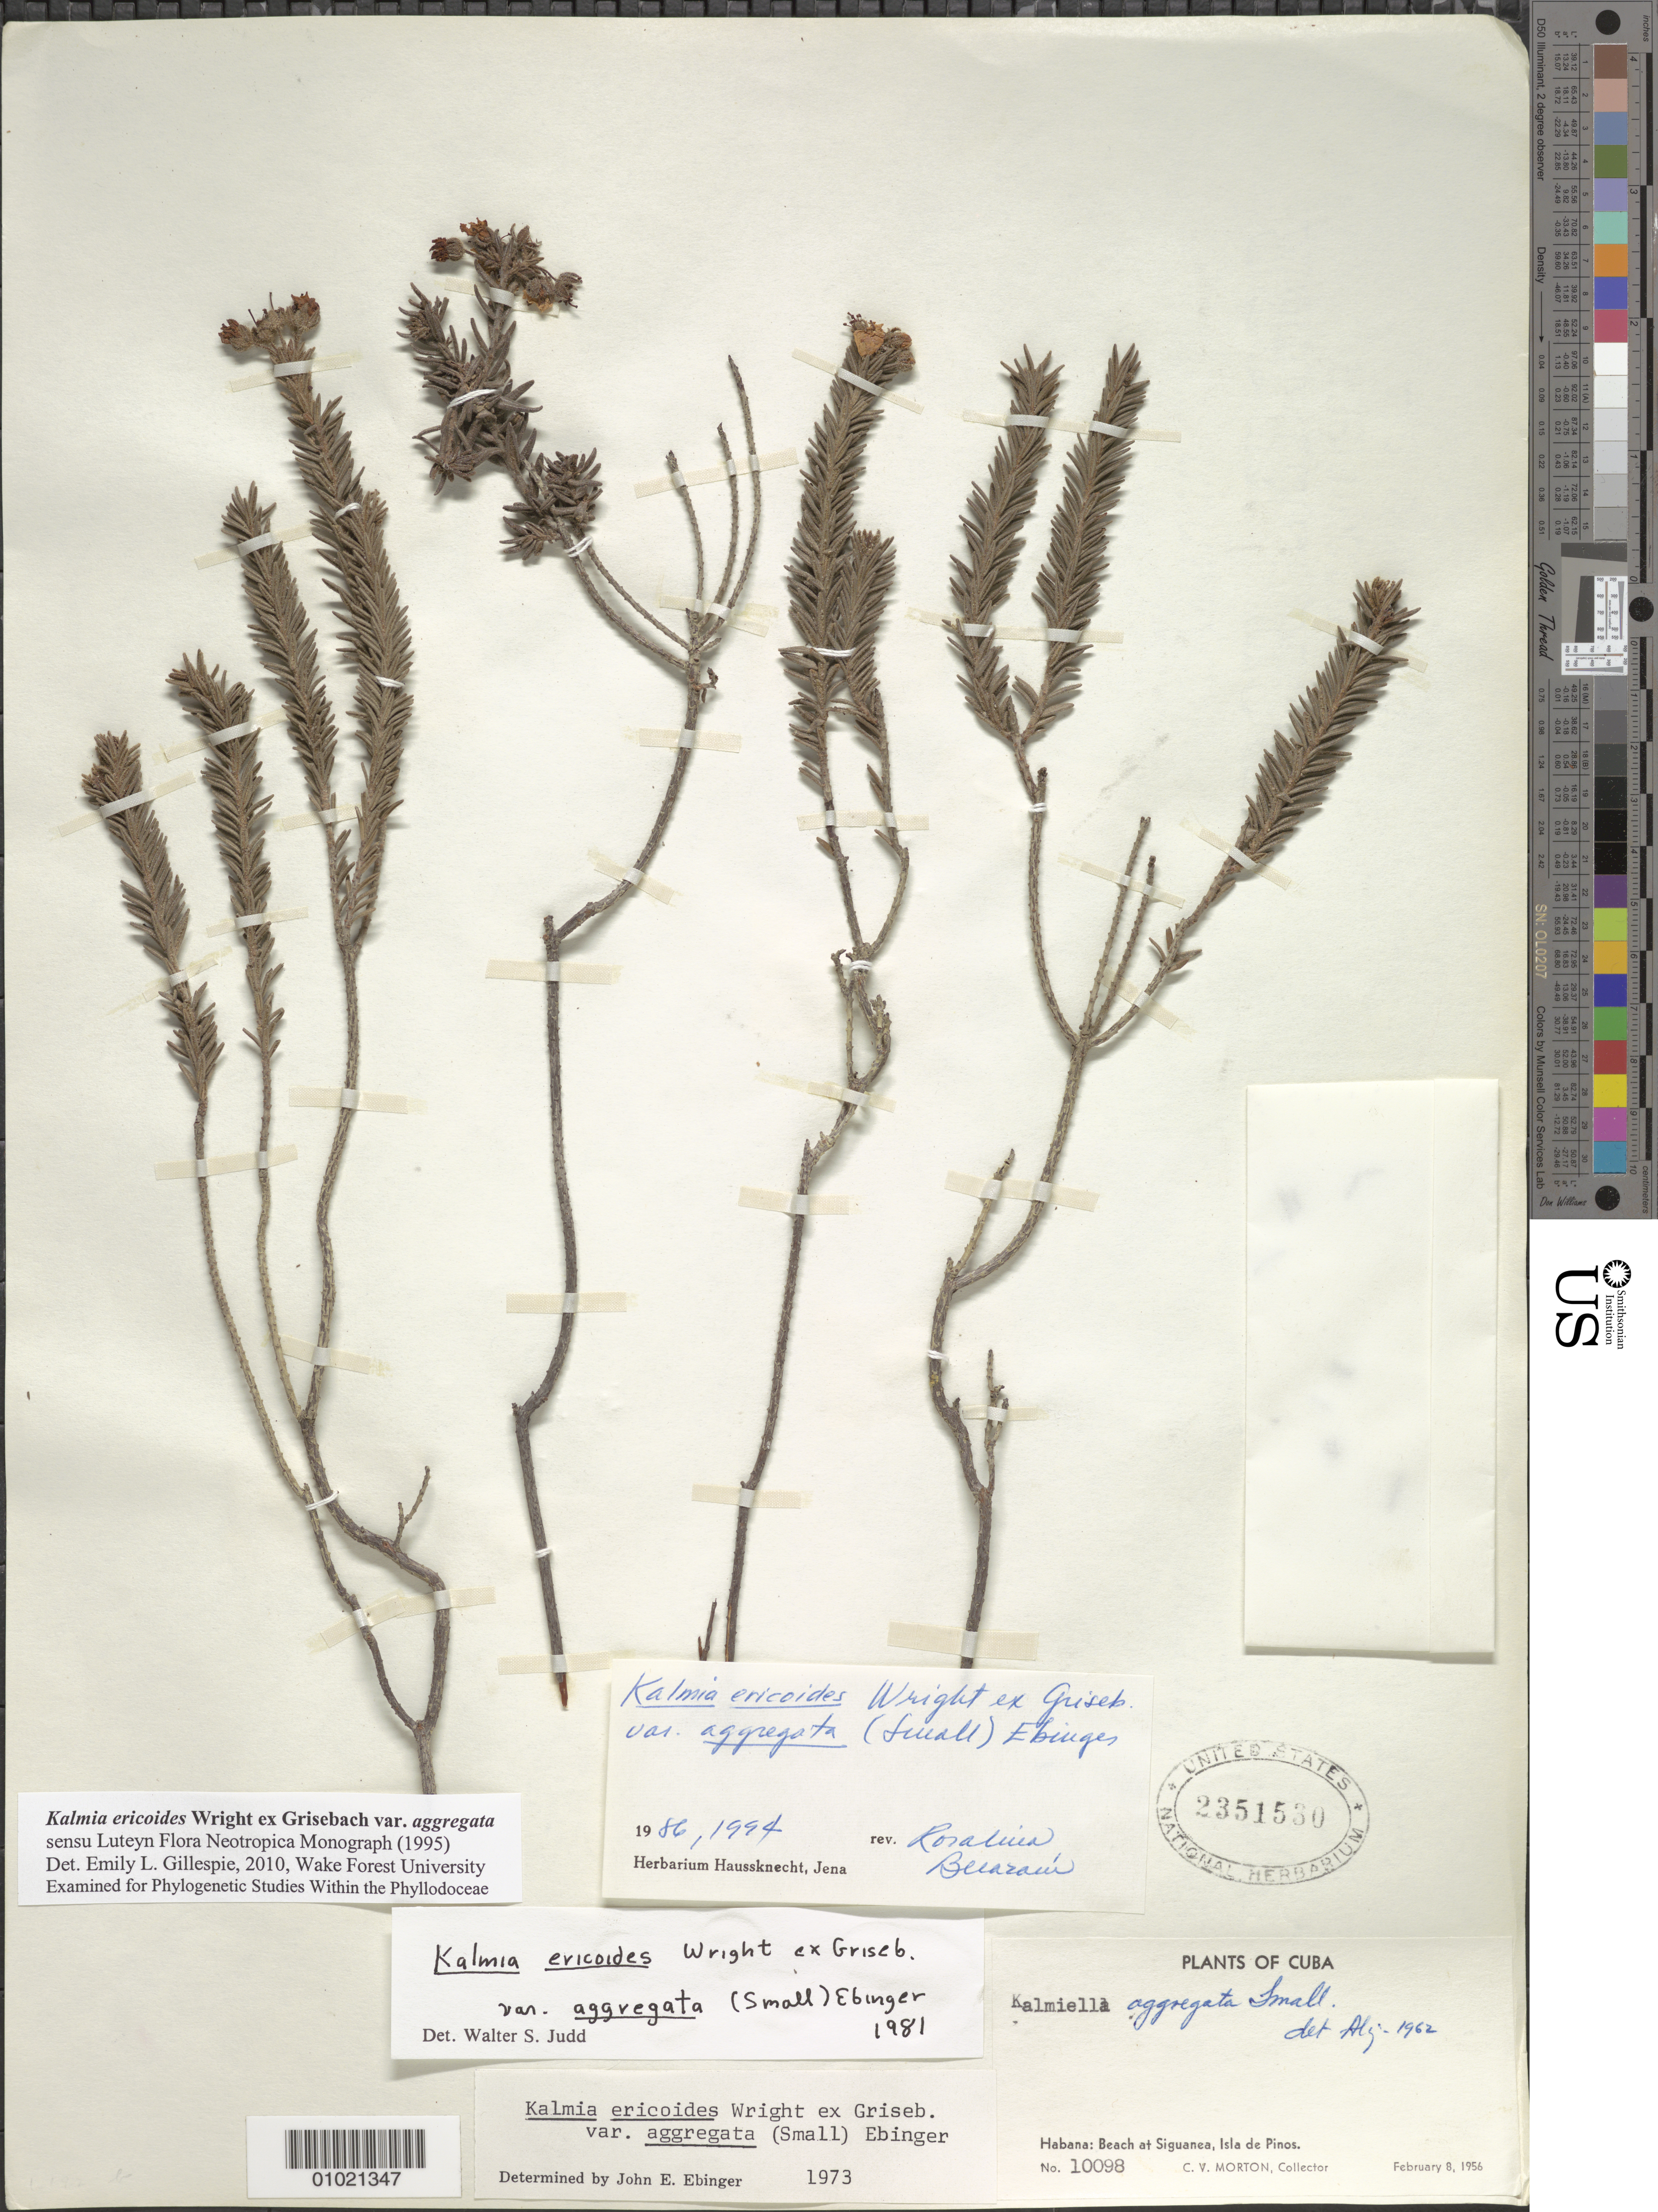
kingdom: Plantae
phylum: Tracheophyta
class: Magnoliopsida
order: Ericales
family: Ericaceae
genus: Kalmia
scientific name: Kalmia ericoides var. aggregata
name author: (Small) Ebinger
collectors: C. V. Morton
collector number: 10098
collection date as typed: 08 Feb 1956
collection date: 1956-02-08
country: Cuba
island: Isla de la Juventud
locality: Isle of Pines, Beach at Siguanea, Isla de Pinos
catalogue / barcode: US 2351530